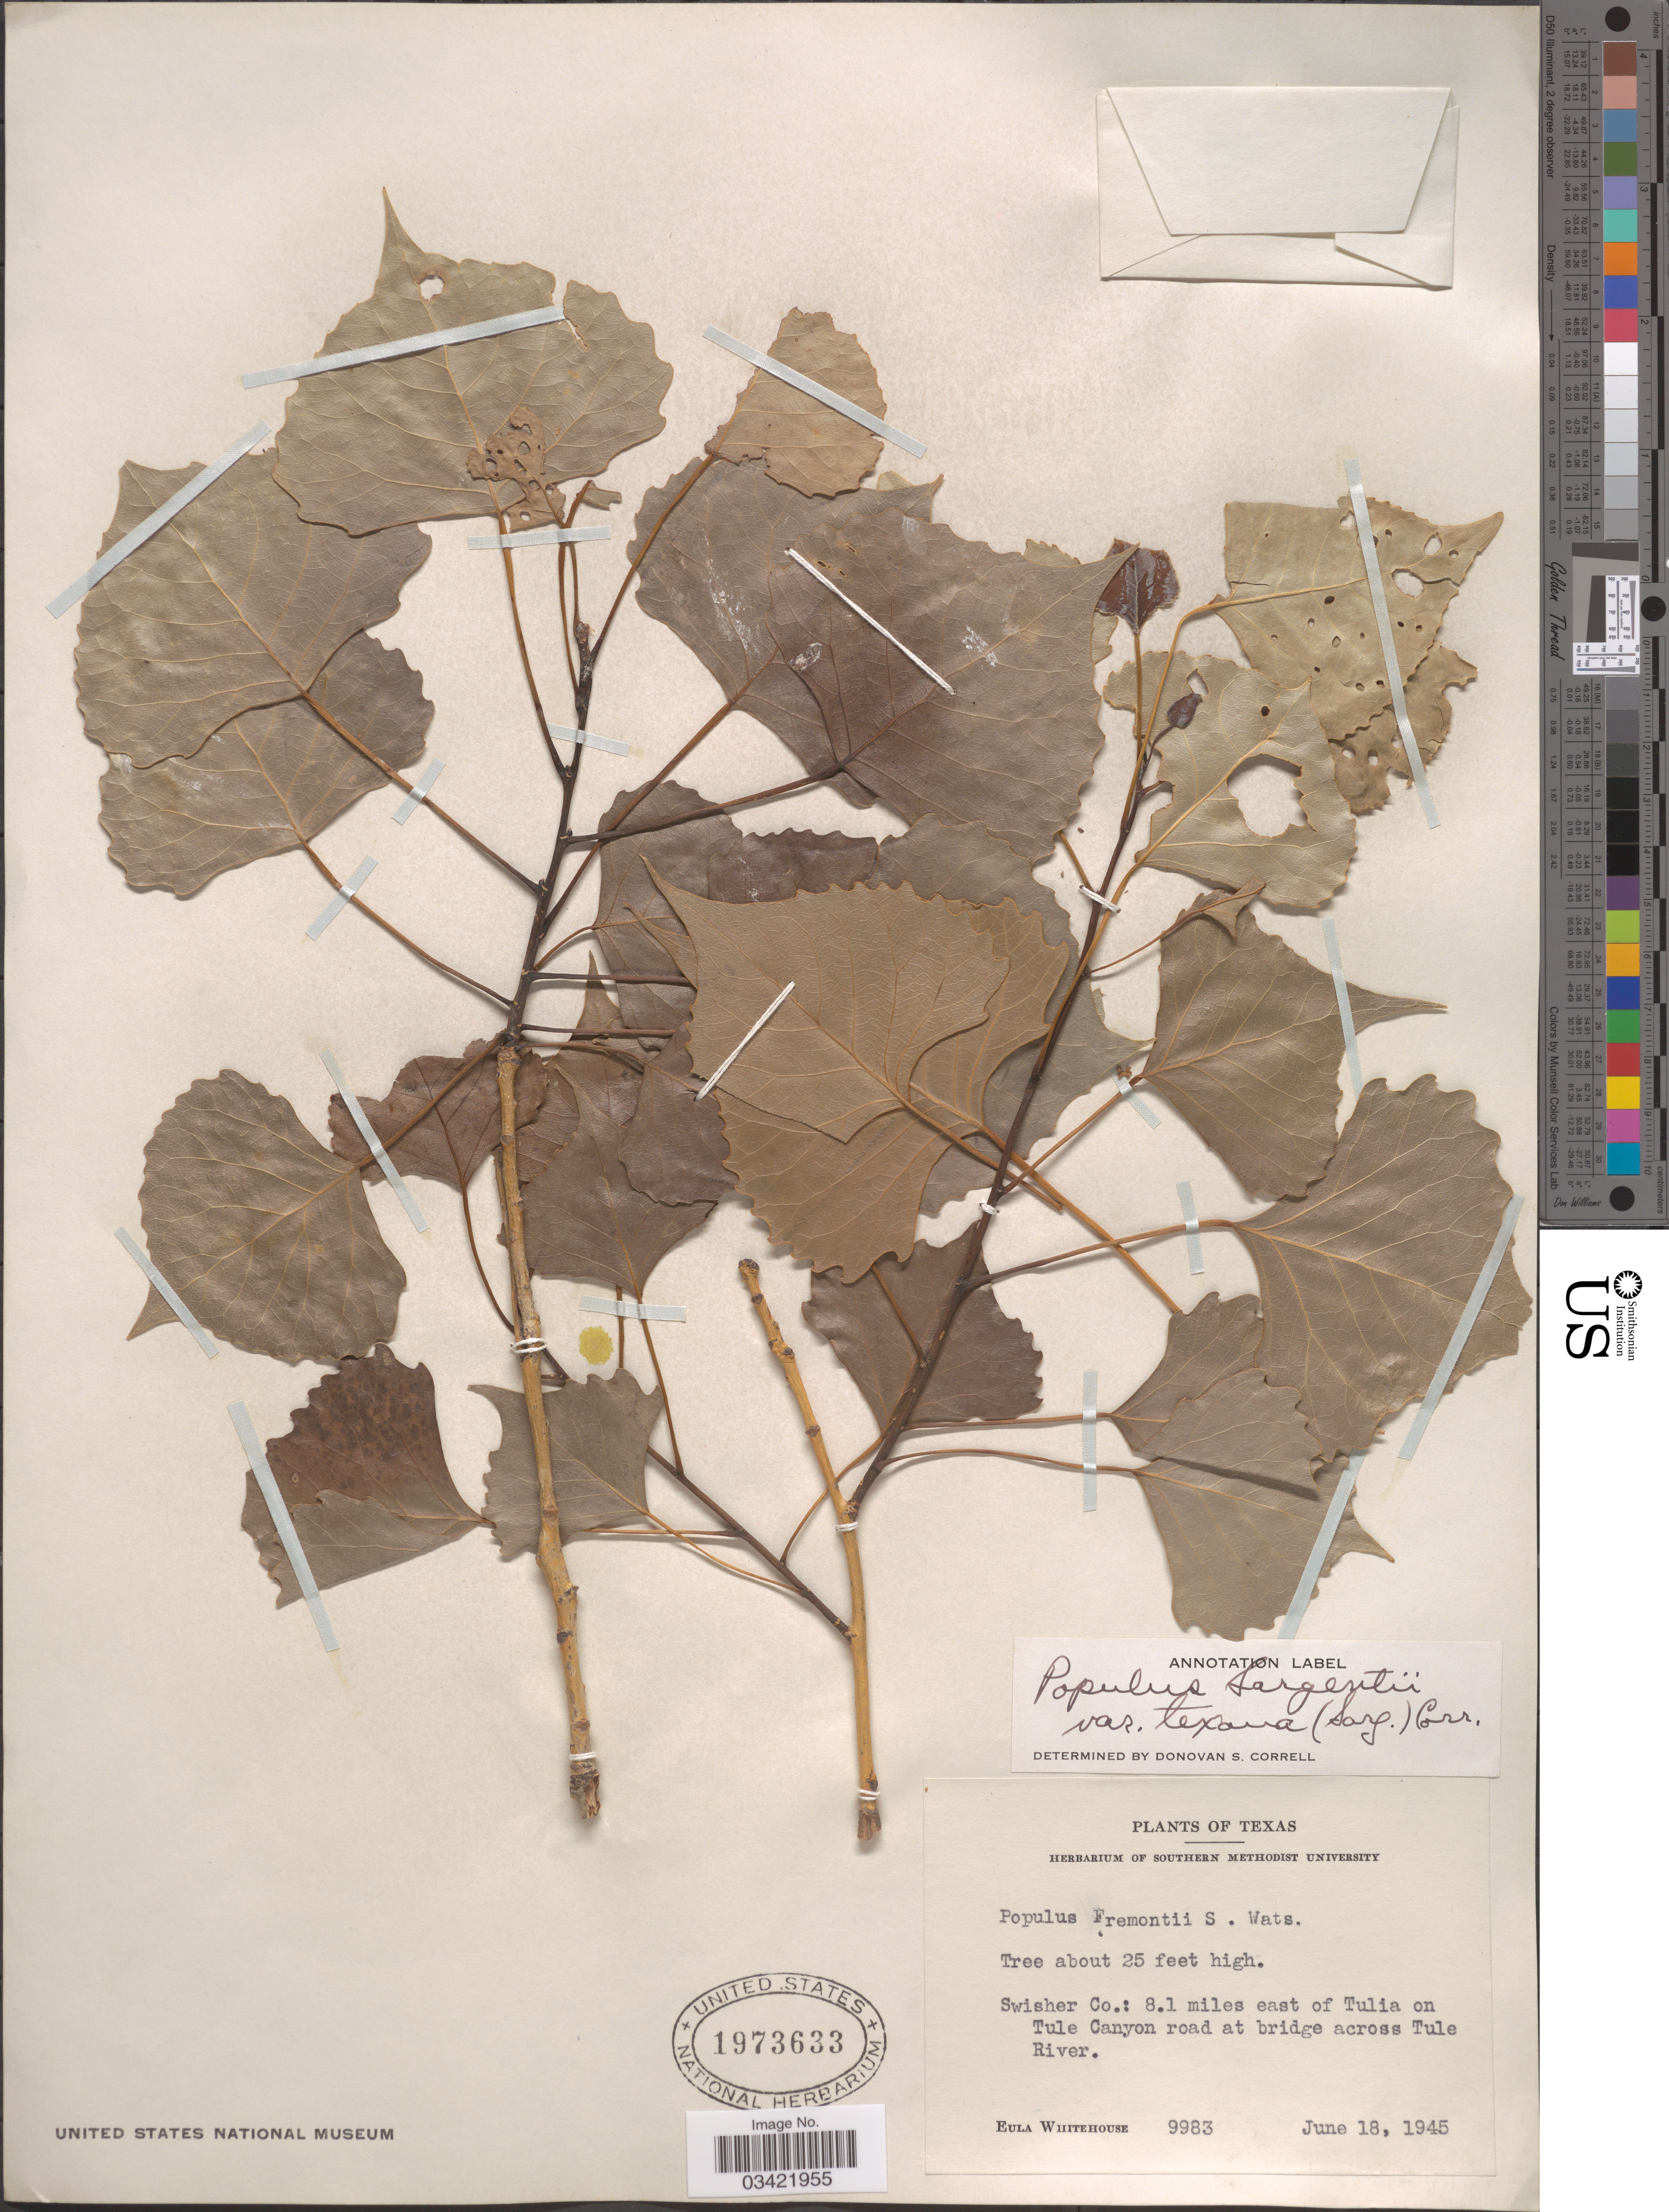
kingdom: Plantae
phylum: Tracheophyta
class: Magnoliopsida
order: Malpighiales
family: Salicaceae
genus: Populus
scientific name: Populus deltoides subsp. monilifera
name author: (Aiton) Eckenw.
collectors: E. Whitehouse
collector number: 9983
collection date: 1945-06-18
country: United States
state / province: Texas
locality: Swisher Co.: 8.1 miles east of Tulia on Tule Canyon road at bridge across Tule River.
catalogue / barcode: US 1973633